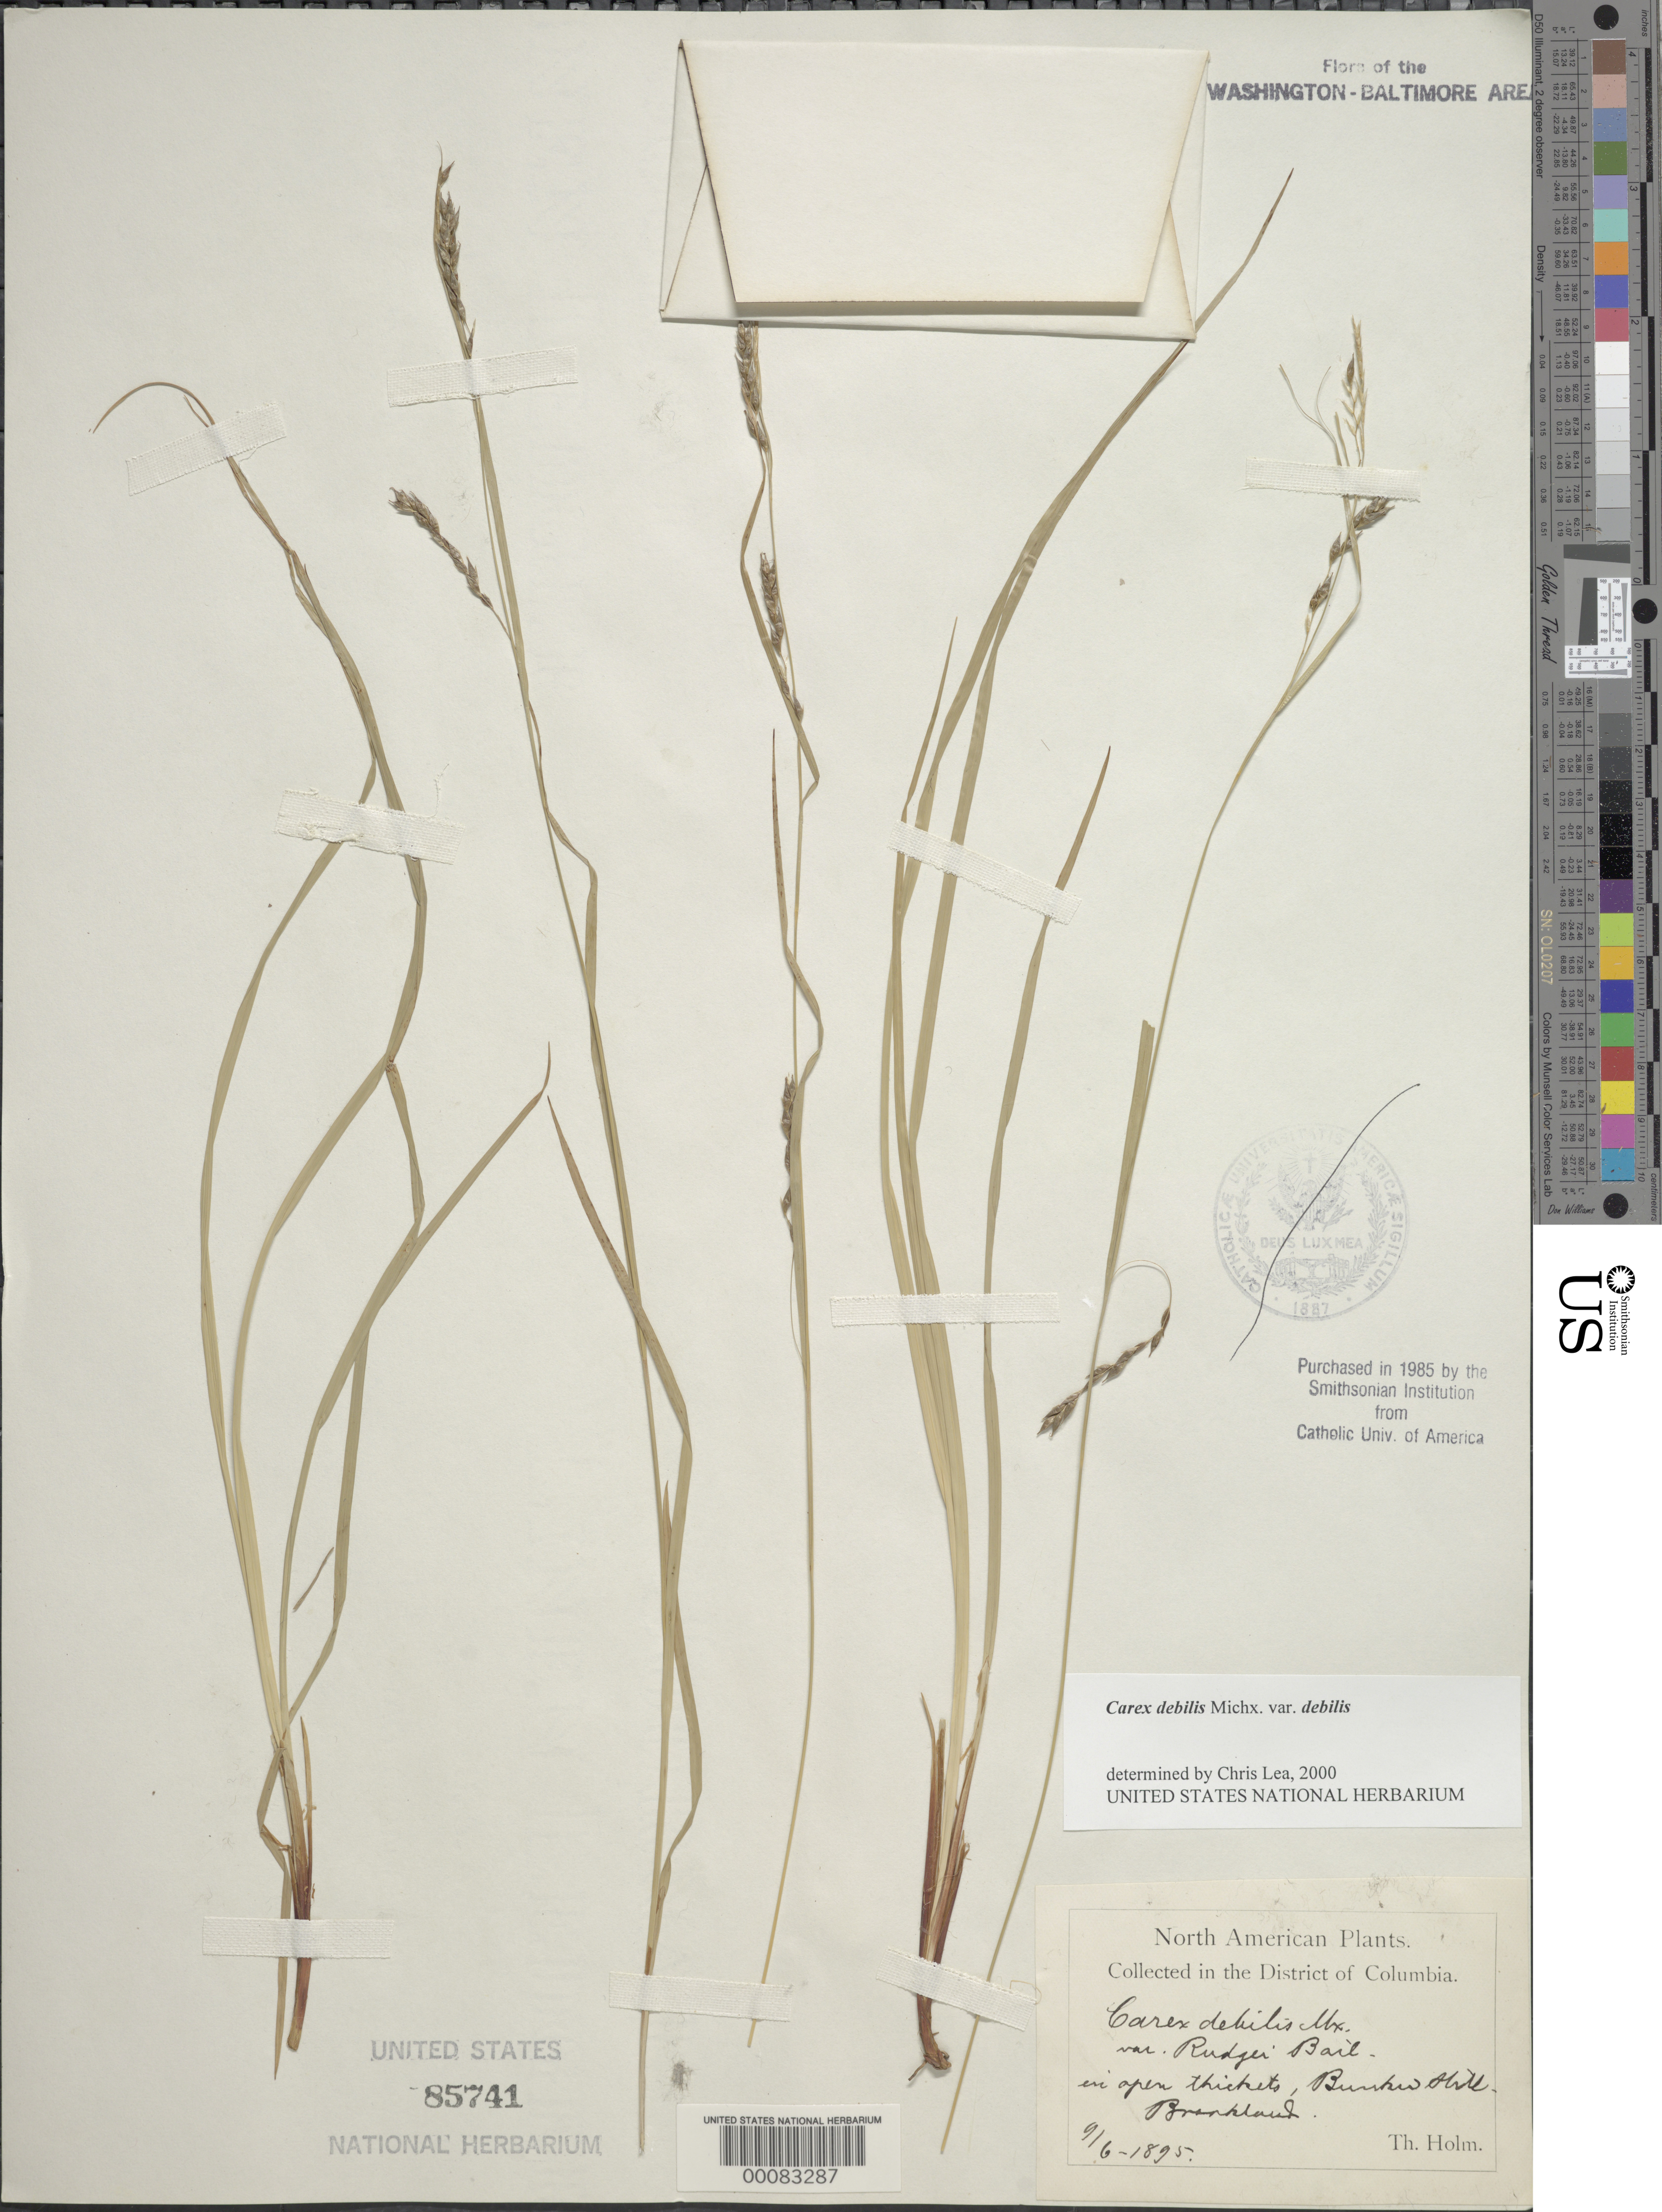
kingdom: Plantae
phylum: Tracheophyta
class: Liliopsida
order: Poales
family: Cyperaceae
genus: Carex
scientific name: Carex flexuosa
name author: Muhl. ex Willd.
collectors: T. Holm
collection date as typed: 09 Jun 1895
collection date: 1895-06-09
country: United States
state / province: District of Columbia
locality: Bunker Hill Brookland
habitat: Open thicket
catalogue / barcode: US 85741